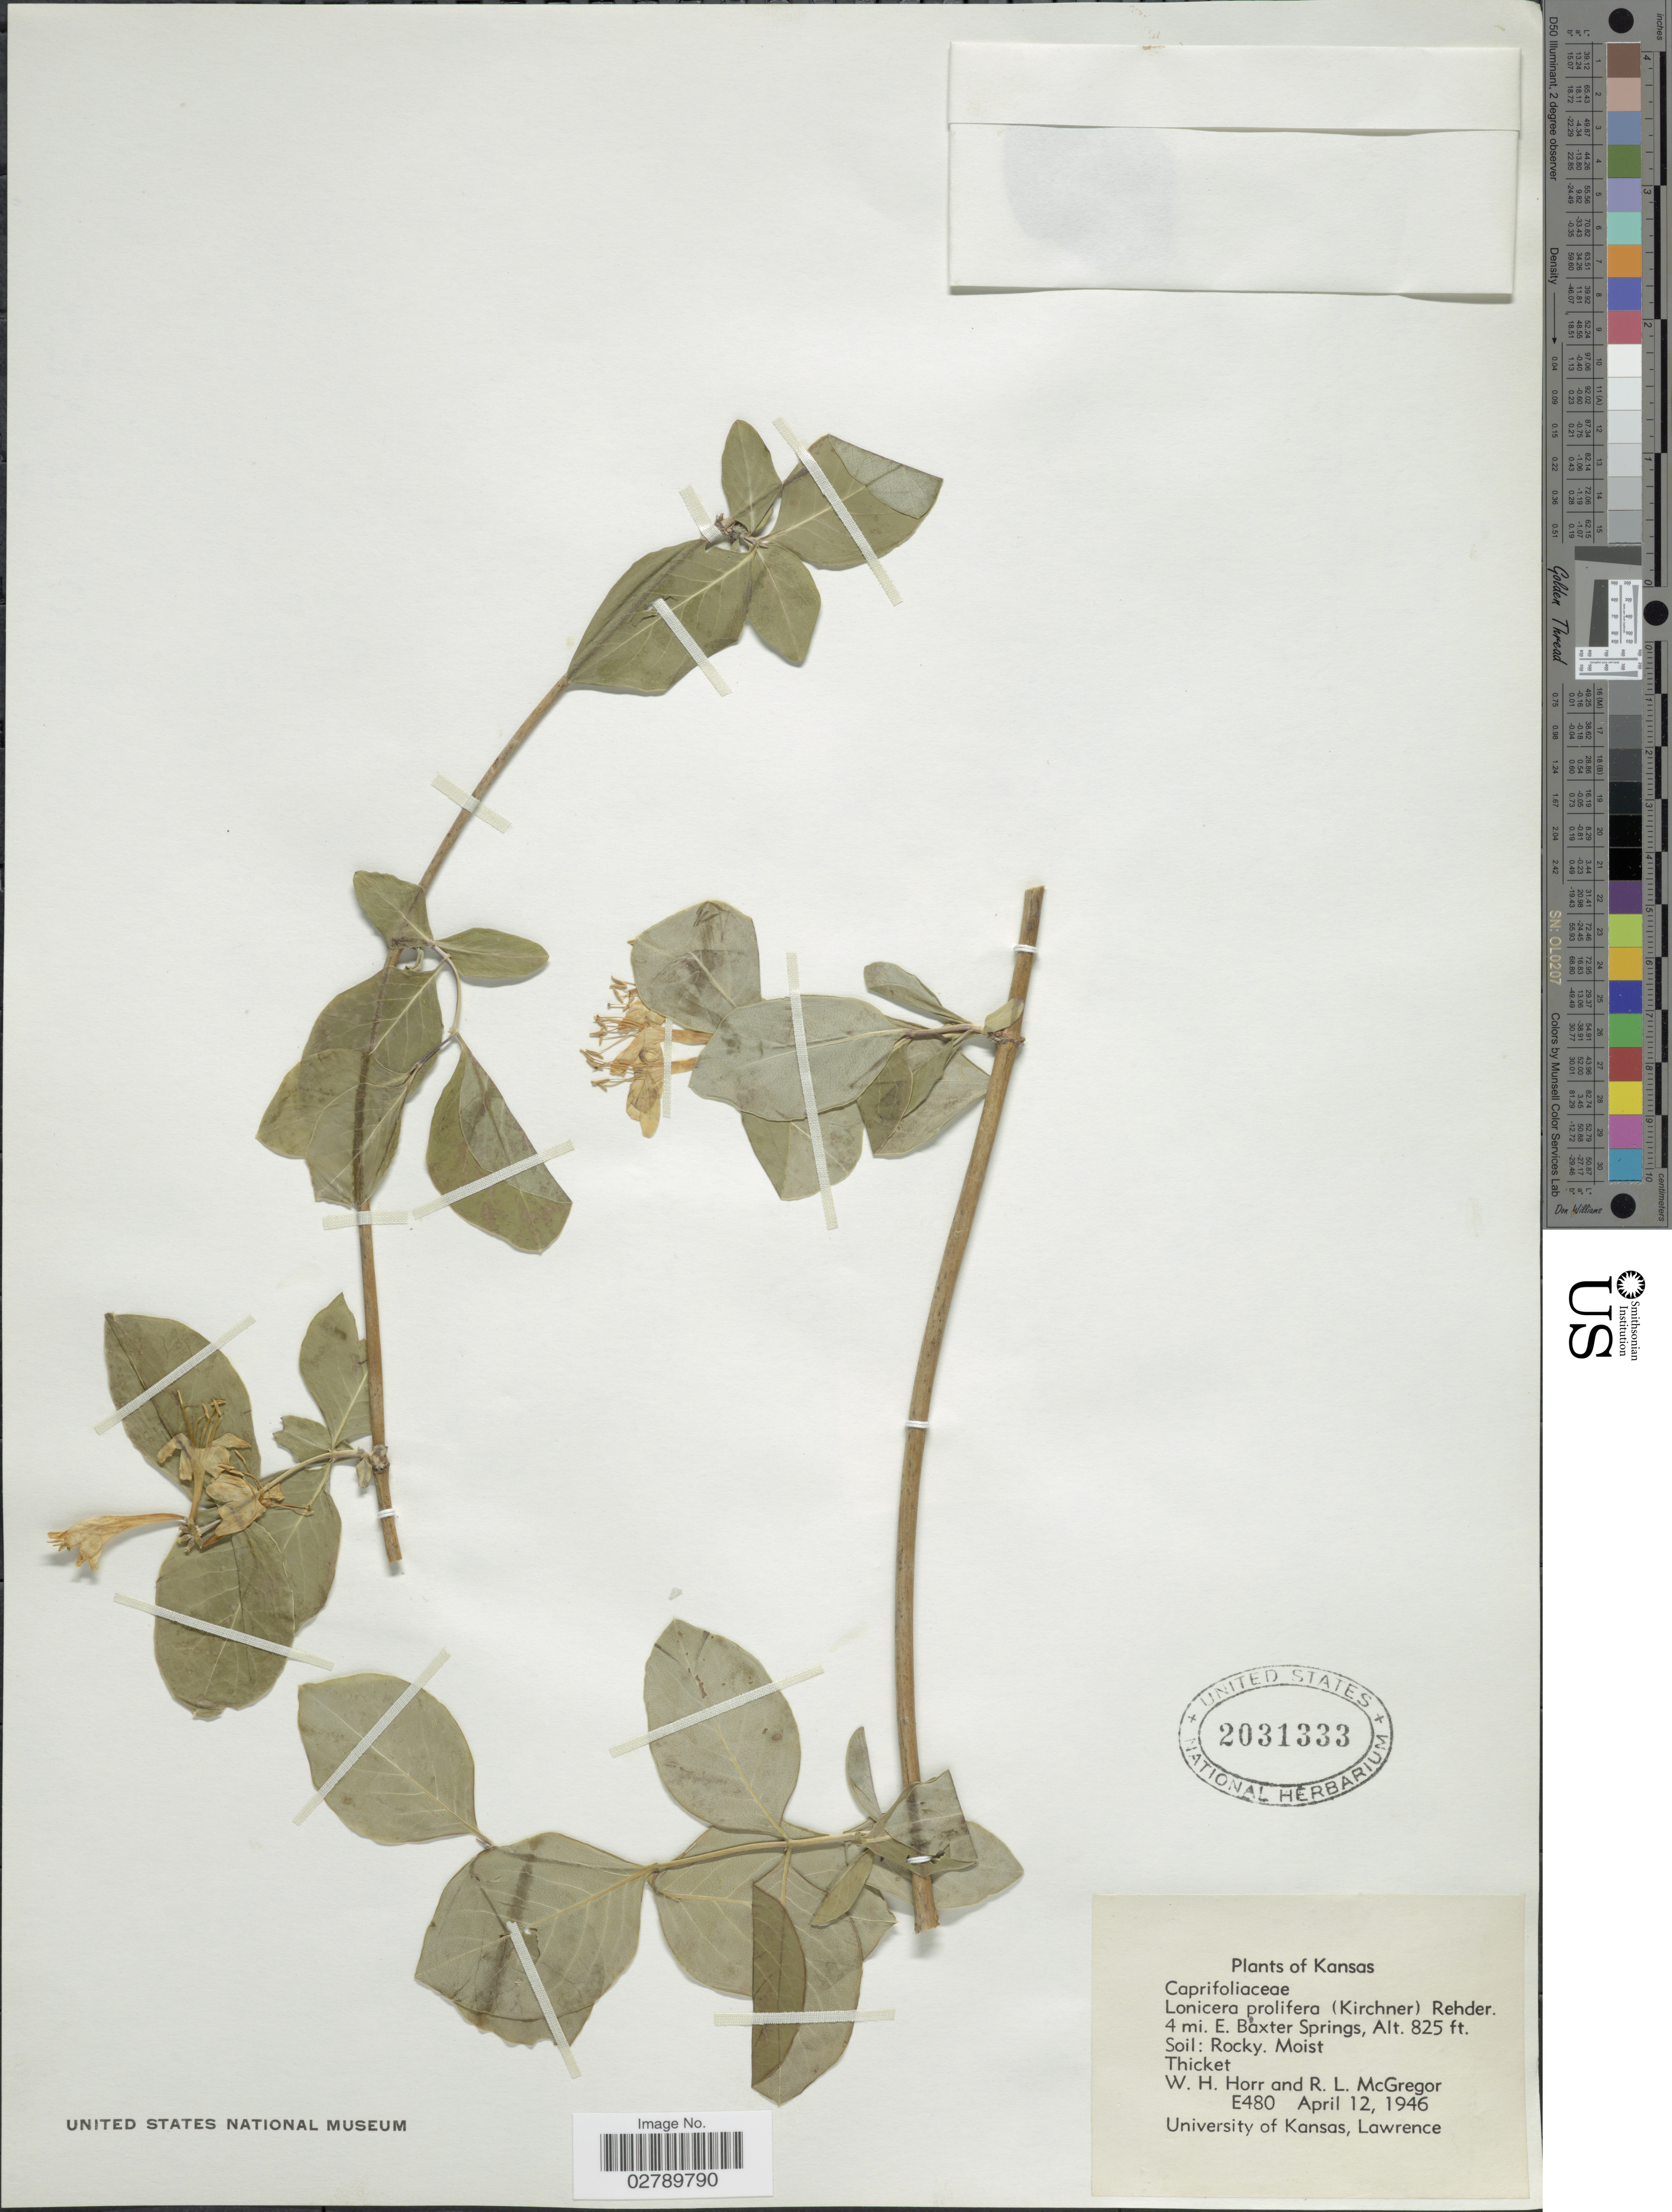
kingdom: Plantae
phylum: Tracheophyta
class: Magnoliopsida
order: Dipsacales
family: Caprifoliaceae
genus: Lonicera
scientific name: Lonicera prolifera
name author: (O. Kirchner) Booth ex Rehder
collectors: W. H. Horr & R. McGregor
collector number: E480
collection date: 1946-04-12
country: United States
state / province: Kansas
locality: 4 mi. E. Baxter Springs.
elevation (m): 251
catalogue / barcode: US 2031333